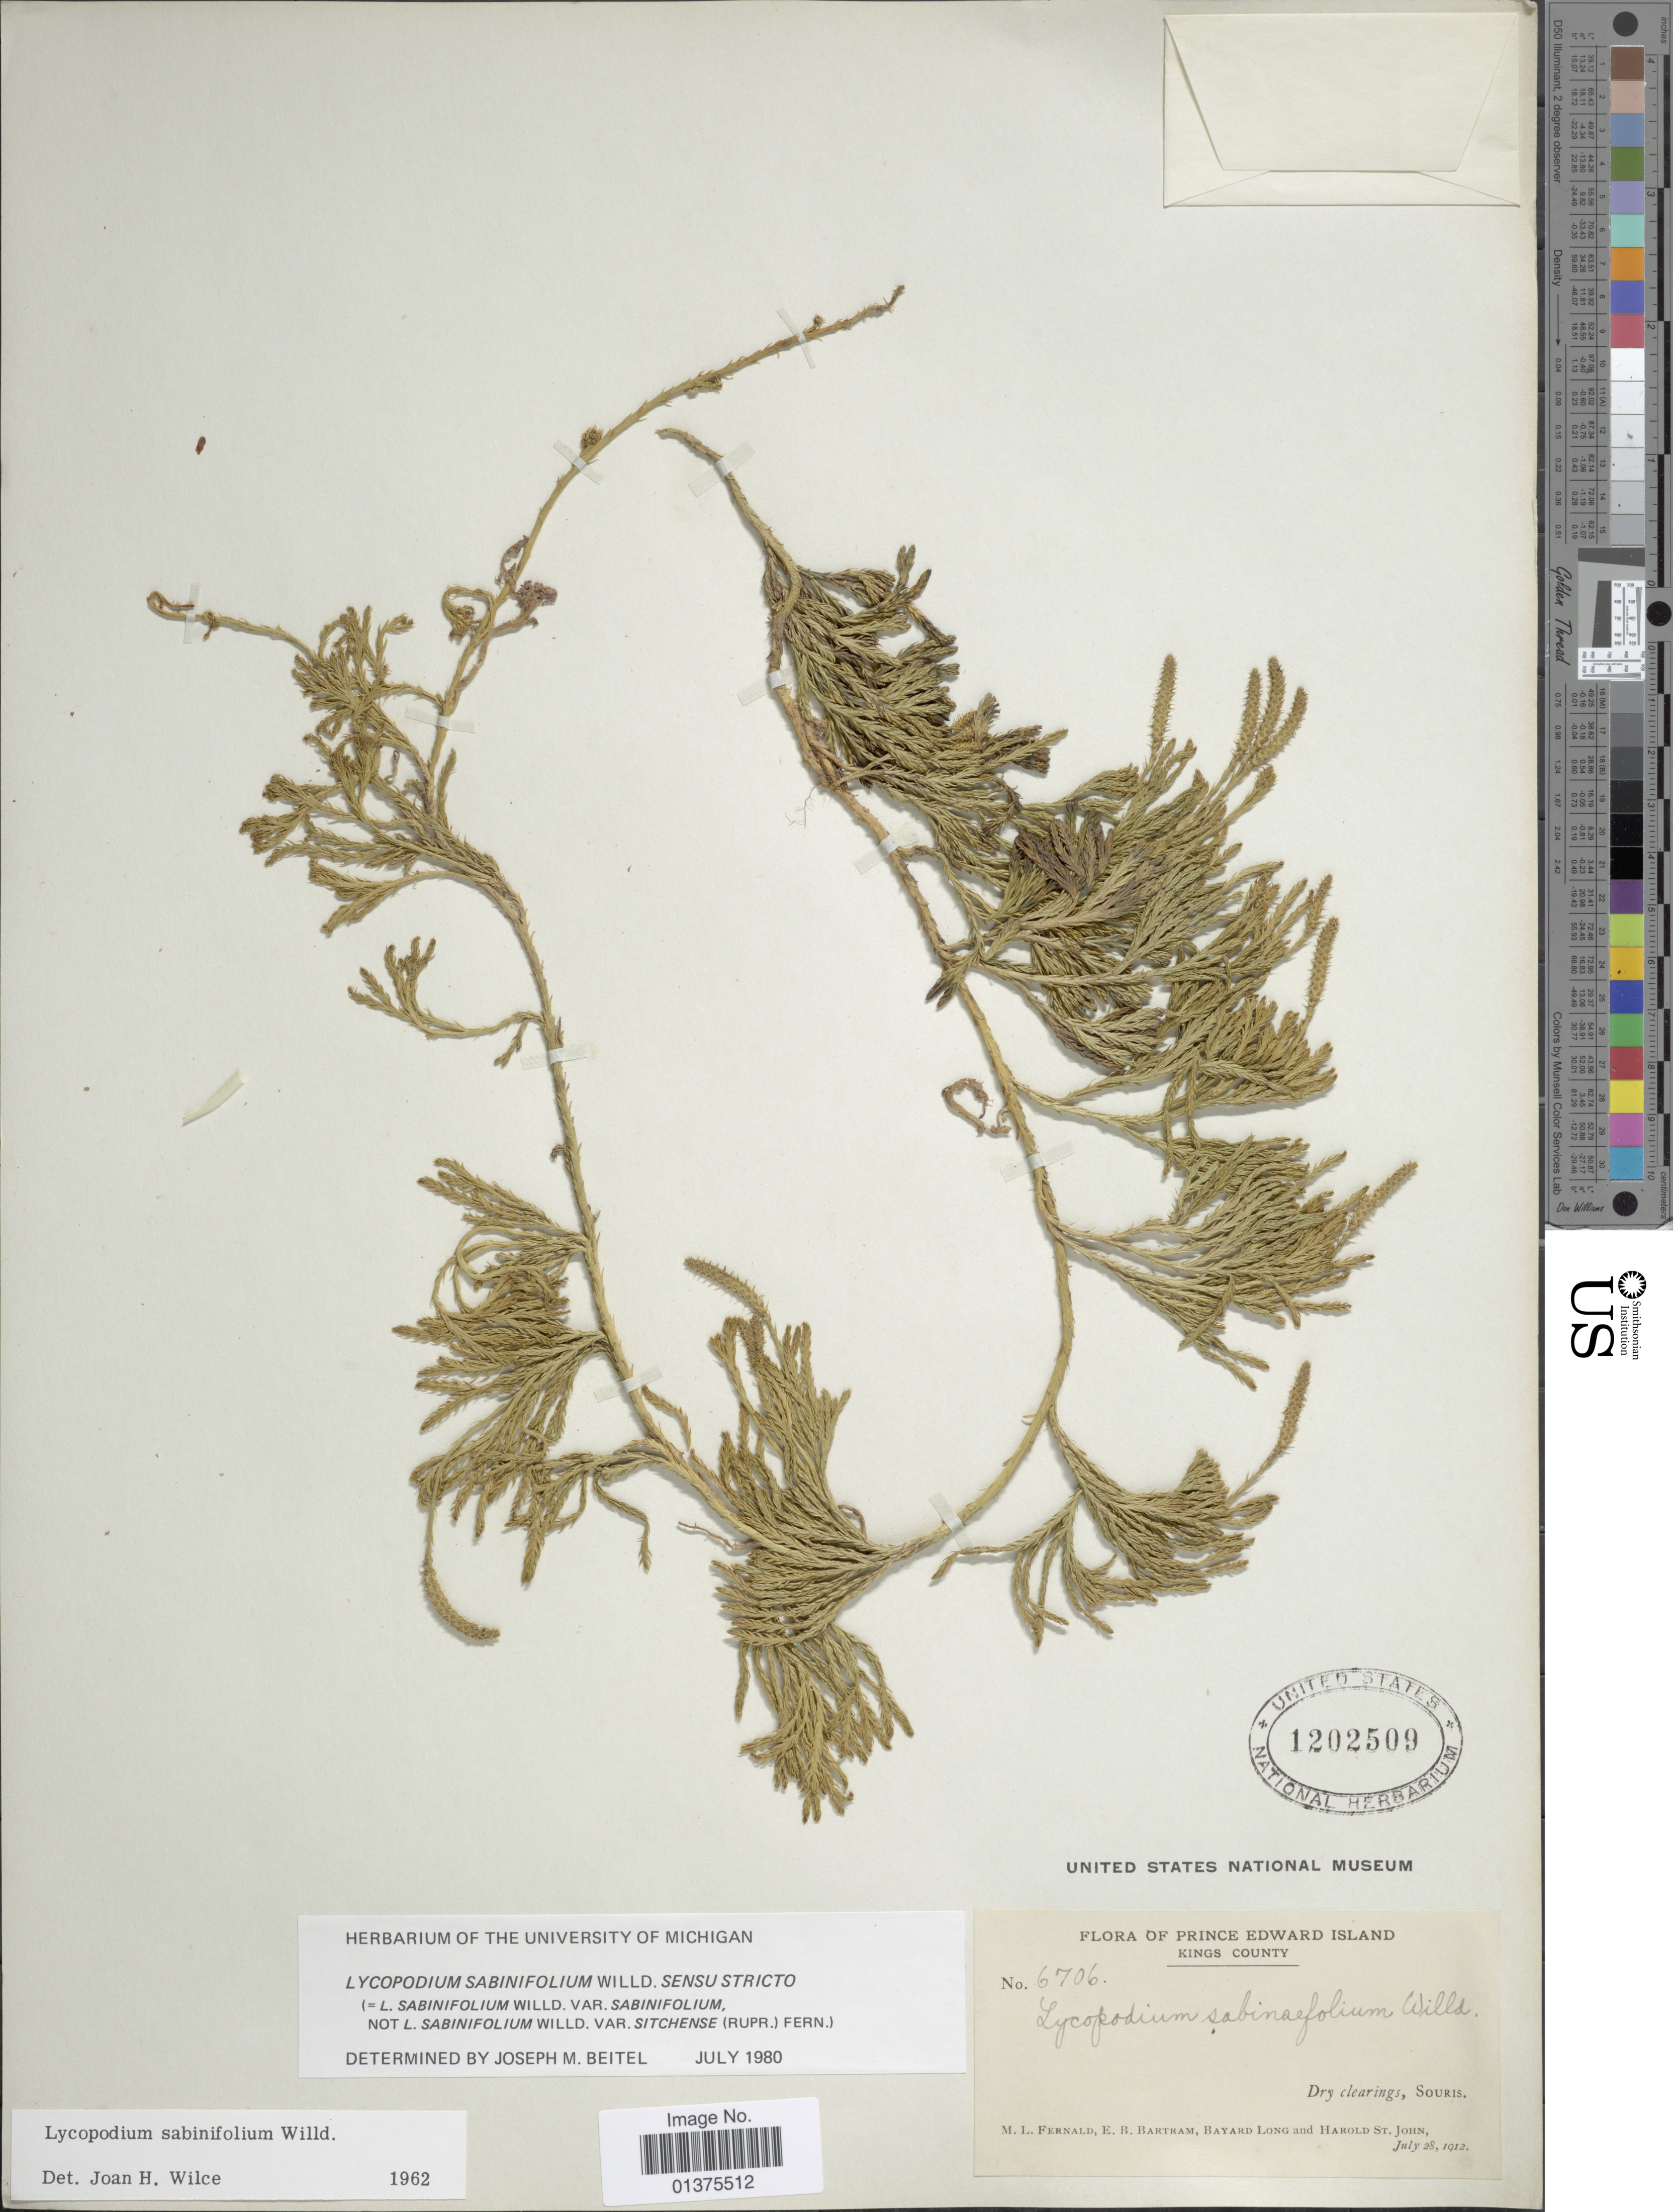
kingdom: Plantae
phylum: Tracheophyta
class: Lycopodiopsida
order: Lycopodiales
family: Lycopodiaceae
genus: Diphasiastrum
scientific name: Diphasiastrum x sabinifolium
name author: (Willd.) Holub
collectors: M. L. Fernald, E. B. Bartram, B. H. Long & H. St. John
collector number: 6706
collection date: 1912-07-28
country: Canada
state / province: Prince Edward Island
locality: Kings County, Dry clearings, Souris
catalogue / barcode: US 1202509